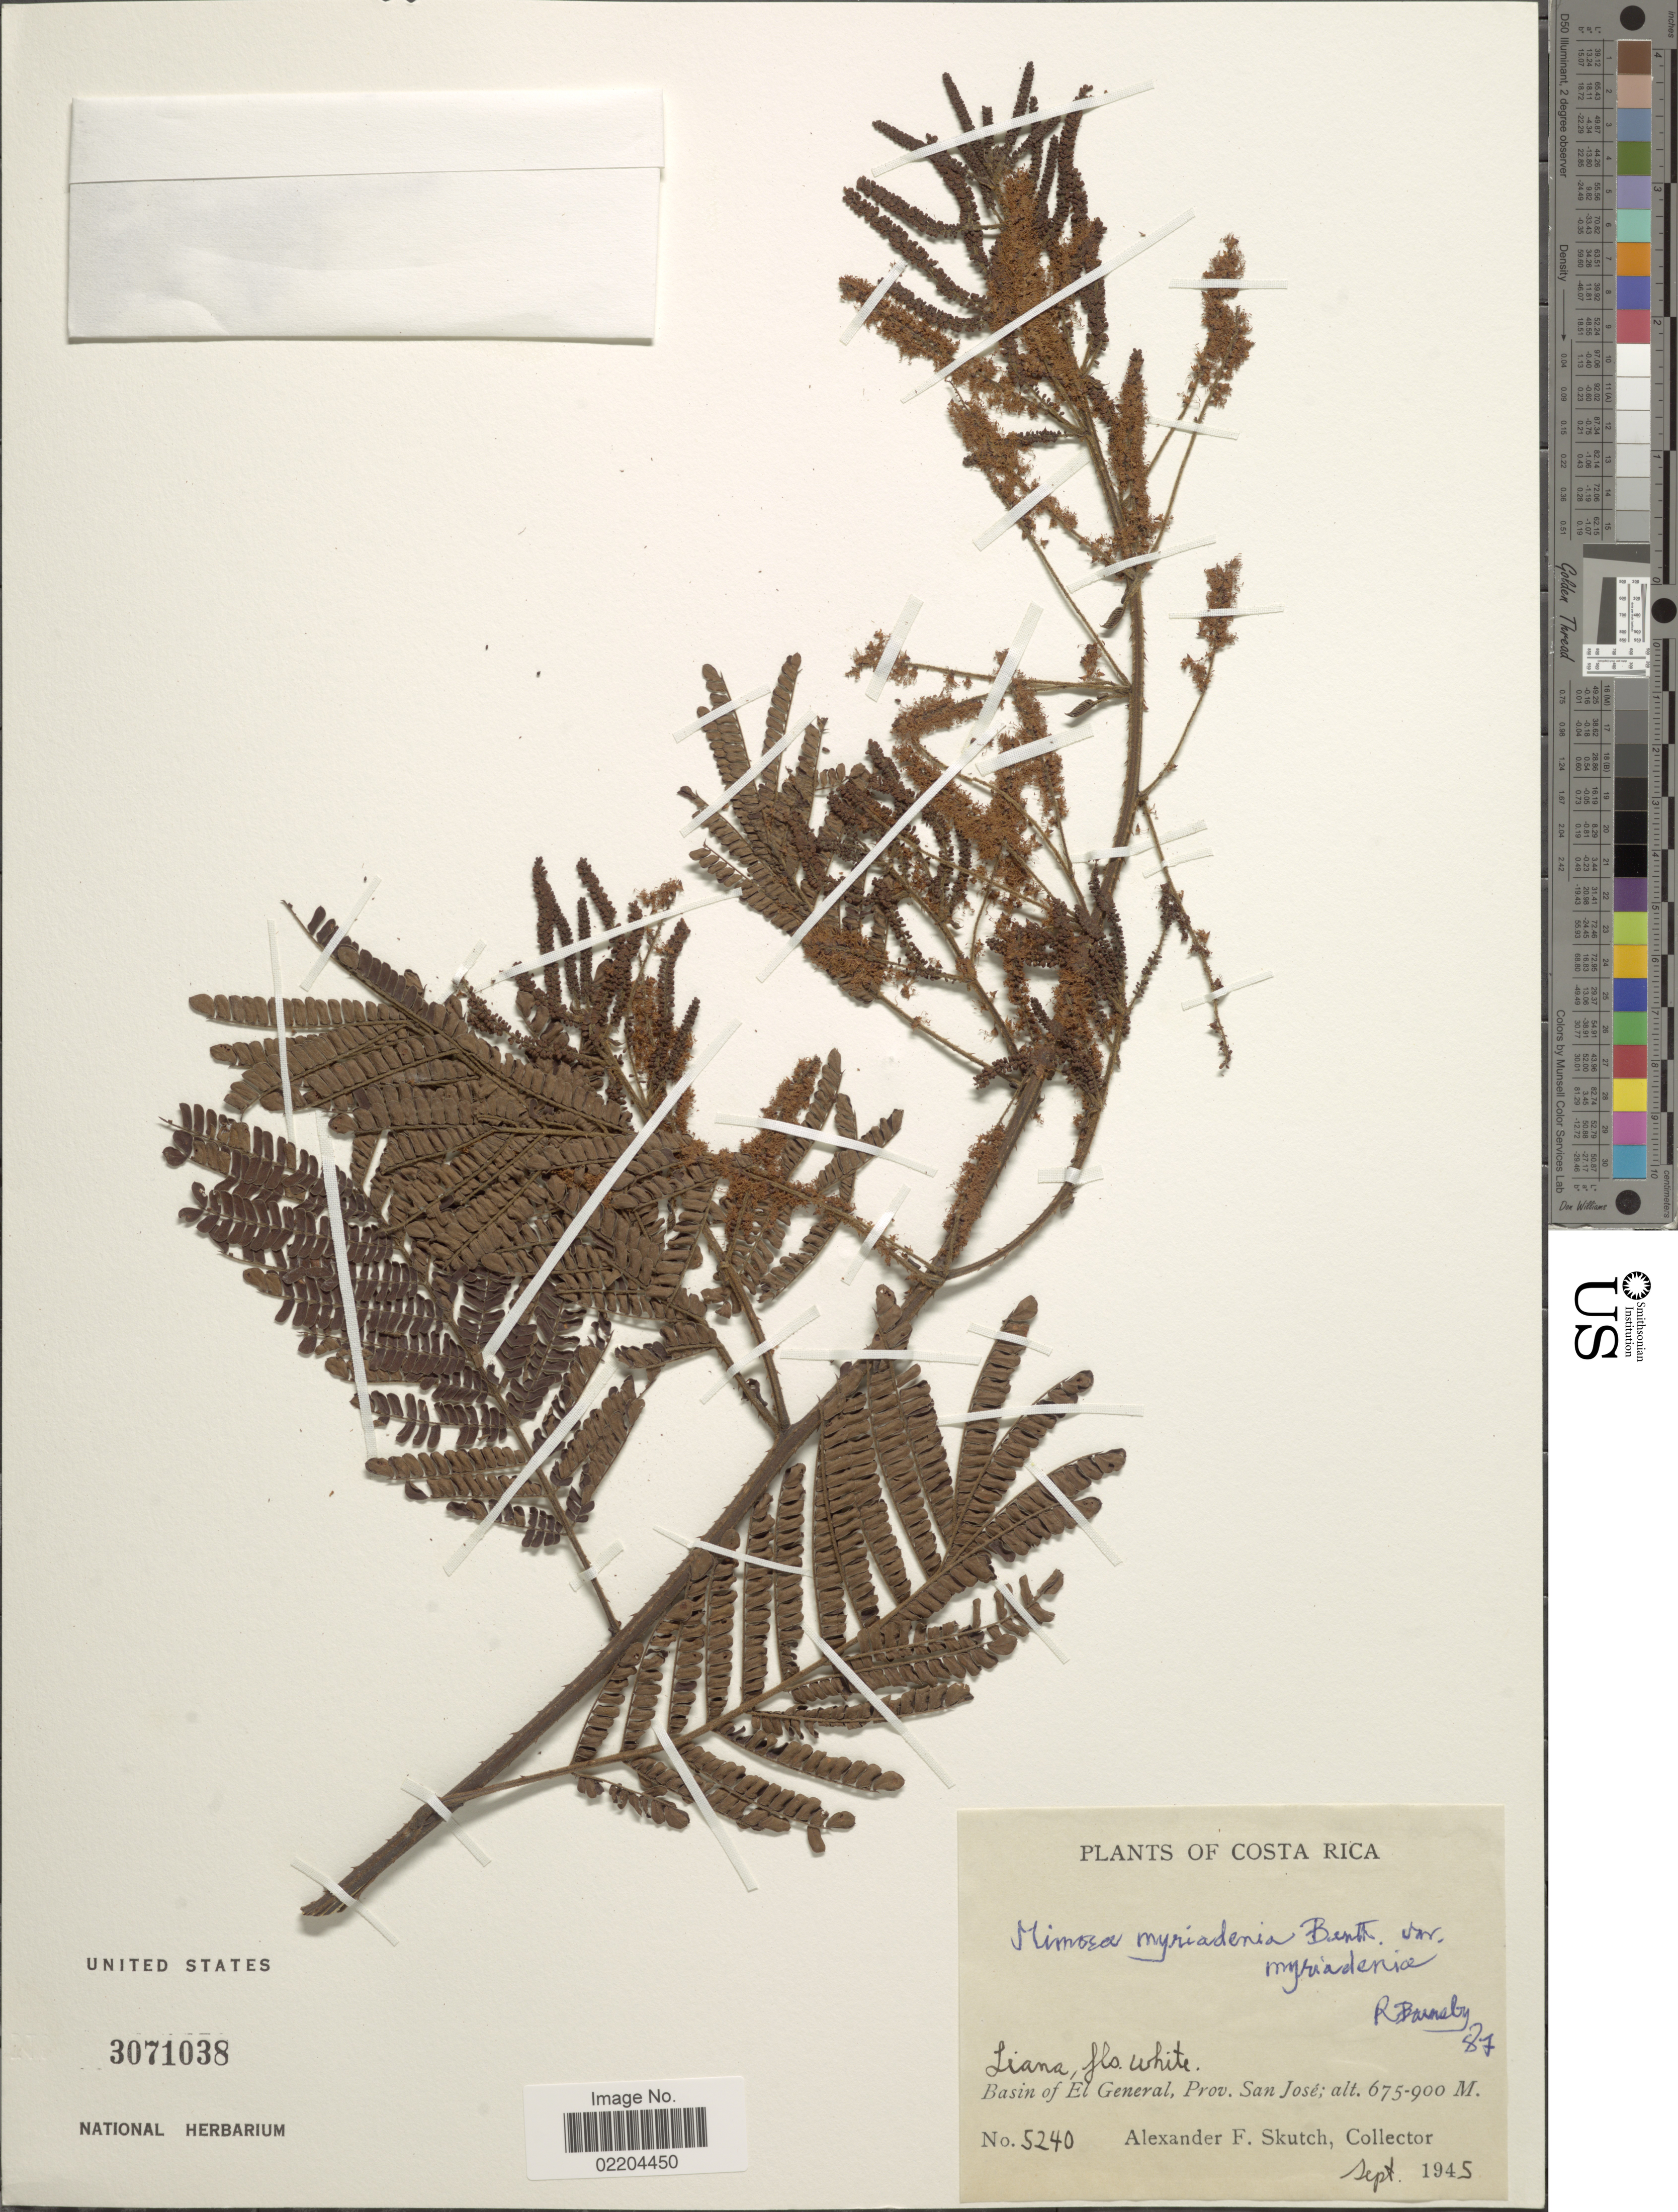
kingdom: Plantae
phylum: Tracheophyta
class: Magnoliopsida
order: Fabales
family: Fabaceae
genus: Mimosa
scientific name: Mimosa myriadenia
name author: Benth.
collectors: A. F. Skutch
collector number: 5240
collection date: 1945-09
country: Costa Rica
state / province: San José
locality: Costa Rica, Basin of El General, Prov. San Jose.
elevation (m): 675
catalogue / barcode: US 3071038